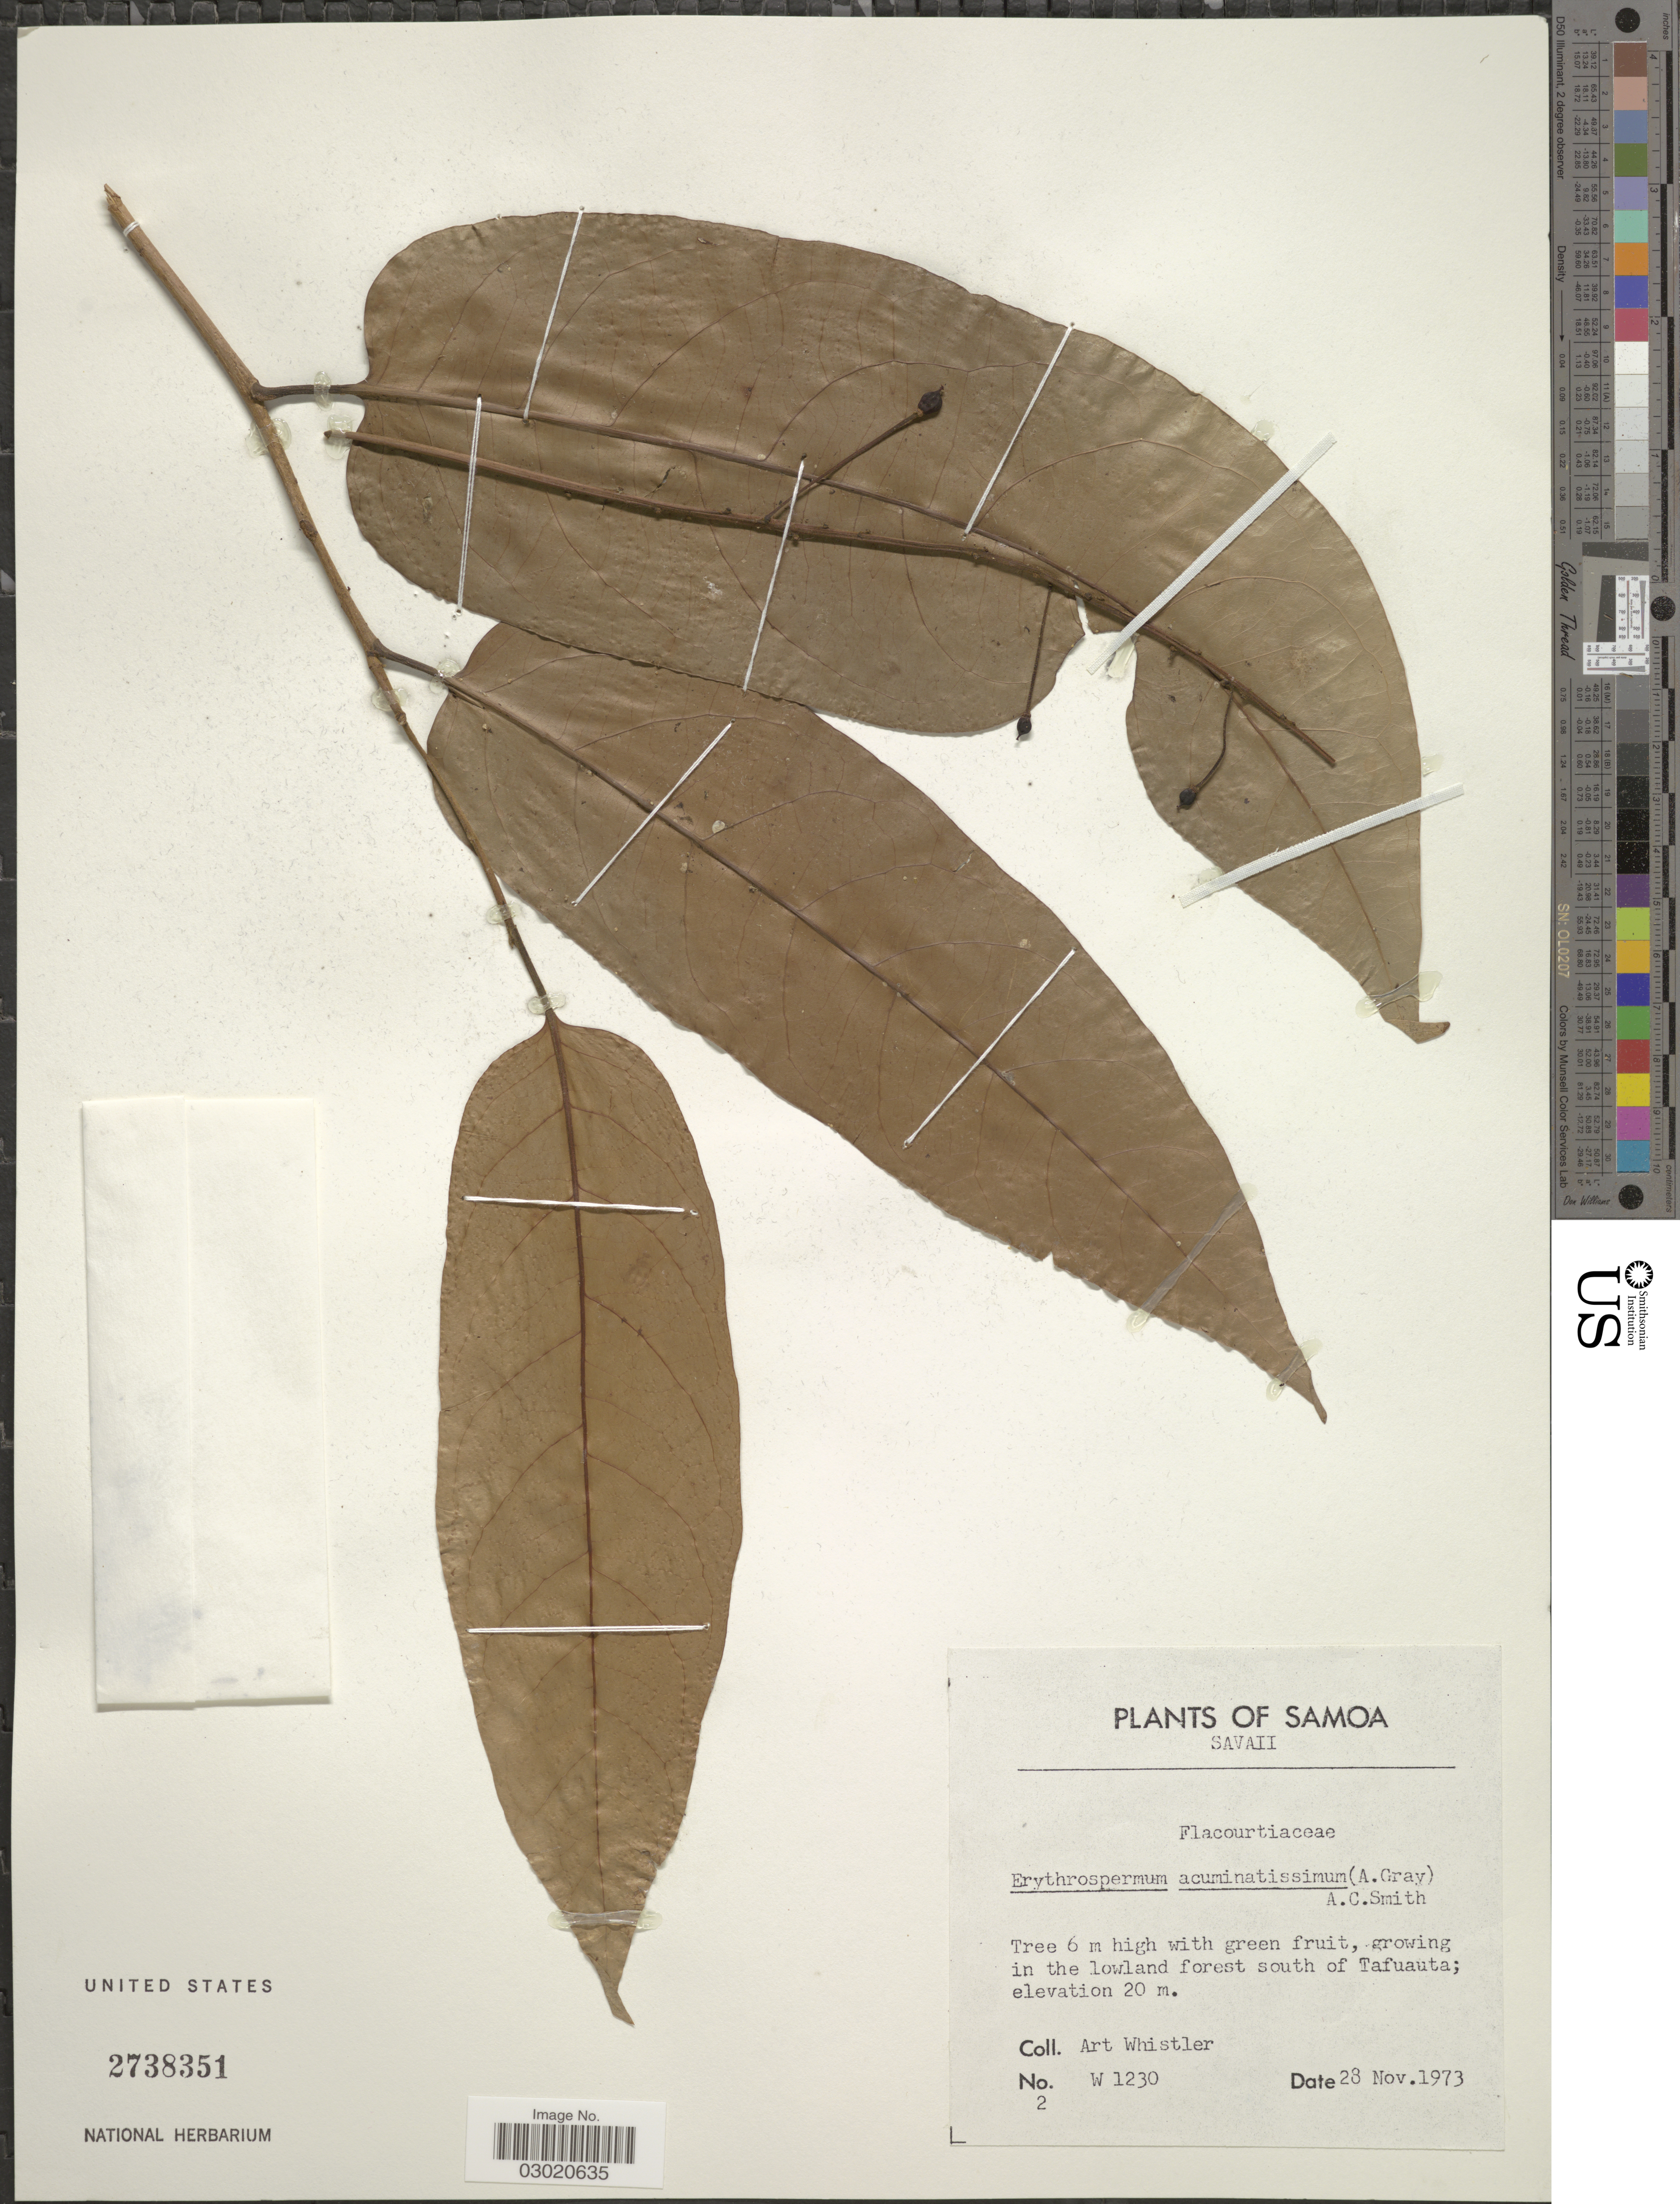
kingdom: Plantae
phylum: Tracheophyta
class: Magnoliopsida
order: Malpighiales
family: Achariaceae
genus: Erythrospermum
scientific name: Erythrospermum acuminatissimum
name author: (A. Gray) A.C. Sm.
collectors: A. Whistler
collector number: W1230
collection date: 1973-11-28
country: Samoa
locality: Samoa, Savaii, growing in the lowland forest south of Tafuauta.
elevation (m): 20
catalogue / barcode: US 27383551